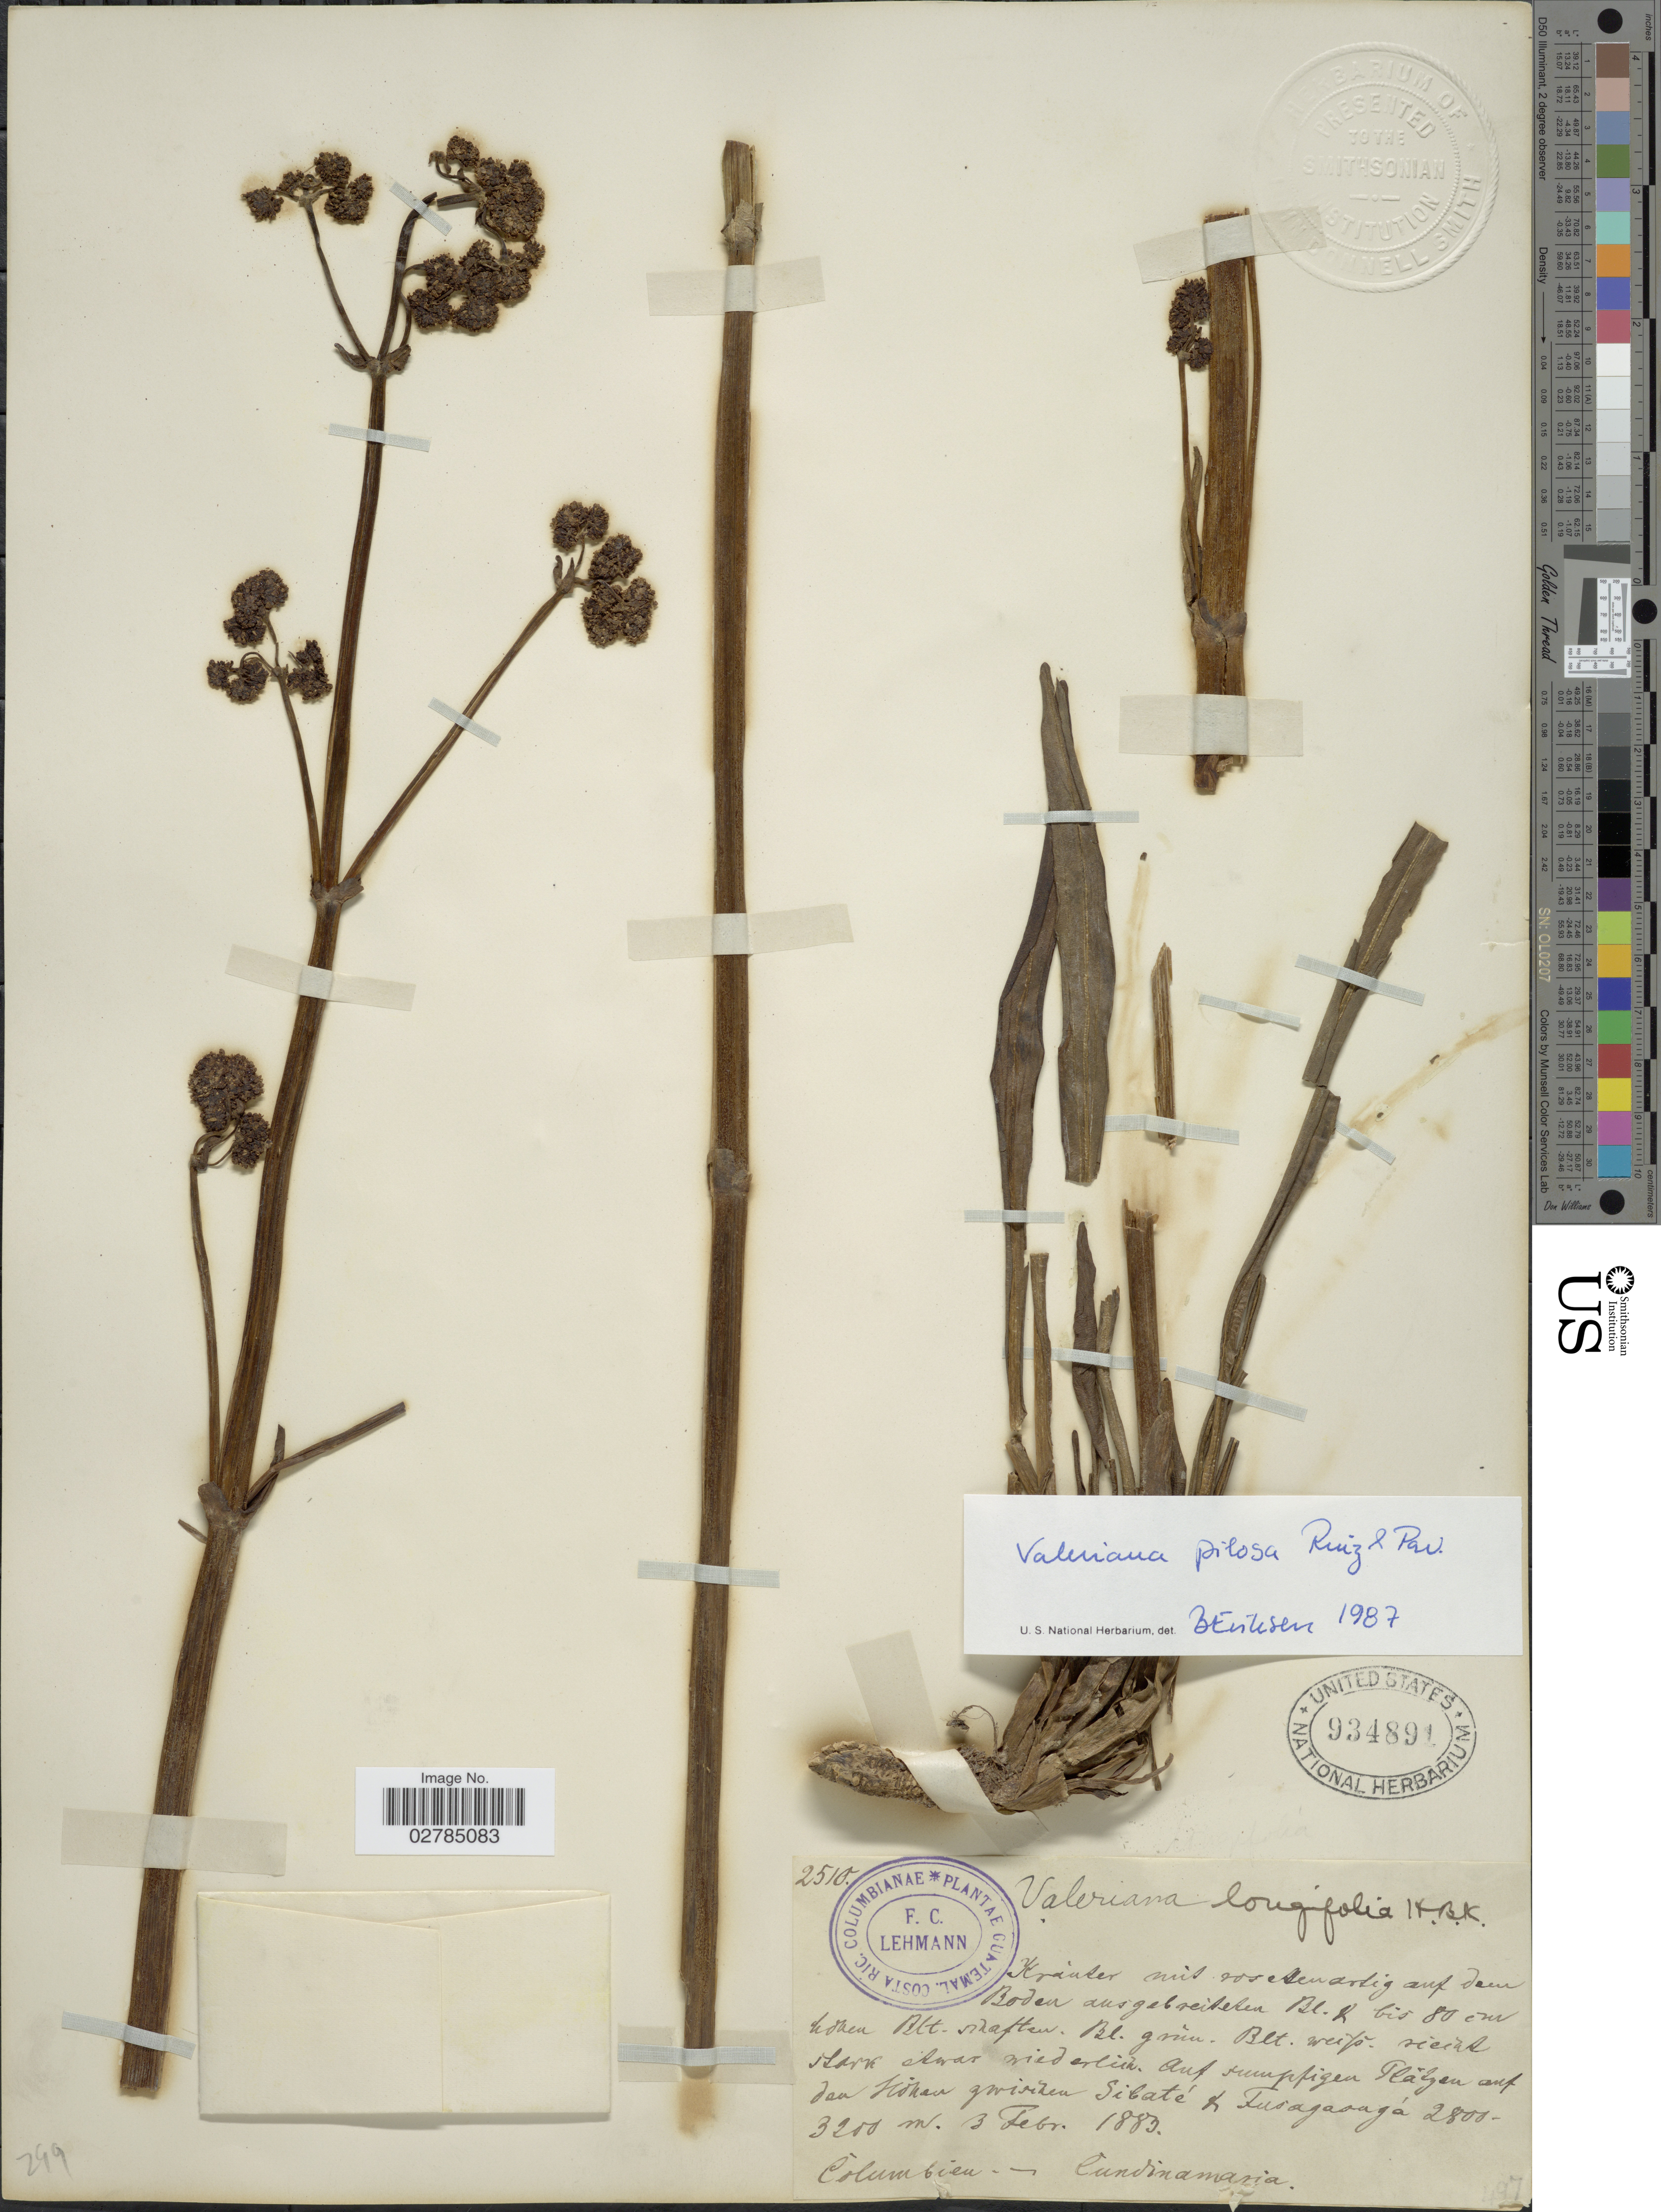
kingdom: Plantae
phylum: Tracheophyta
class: Magnoliopsida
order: Dipsacales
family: Caprifoliaceae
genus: Valeriana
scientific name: Valeriana pilosa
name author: Ruiz & Pav.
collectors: F. C. Lehmann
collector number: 2510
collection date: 1883-02-03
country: Colombia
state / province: Cundinamarca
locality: Auf den Hohen zwischen Sibaté & Fusagasugá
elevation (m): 2800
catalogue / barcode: US 934891